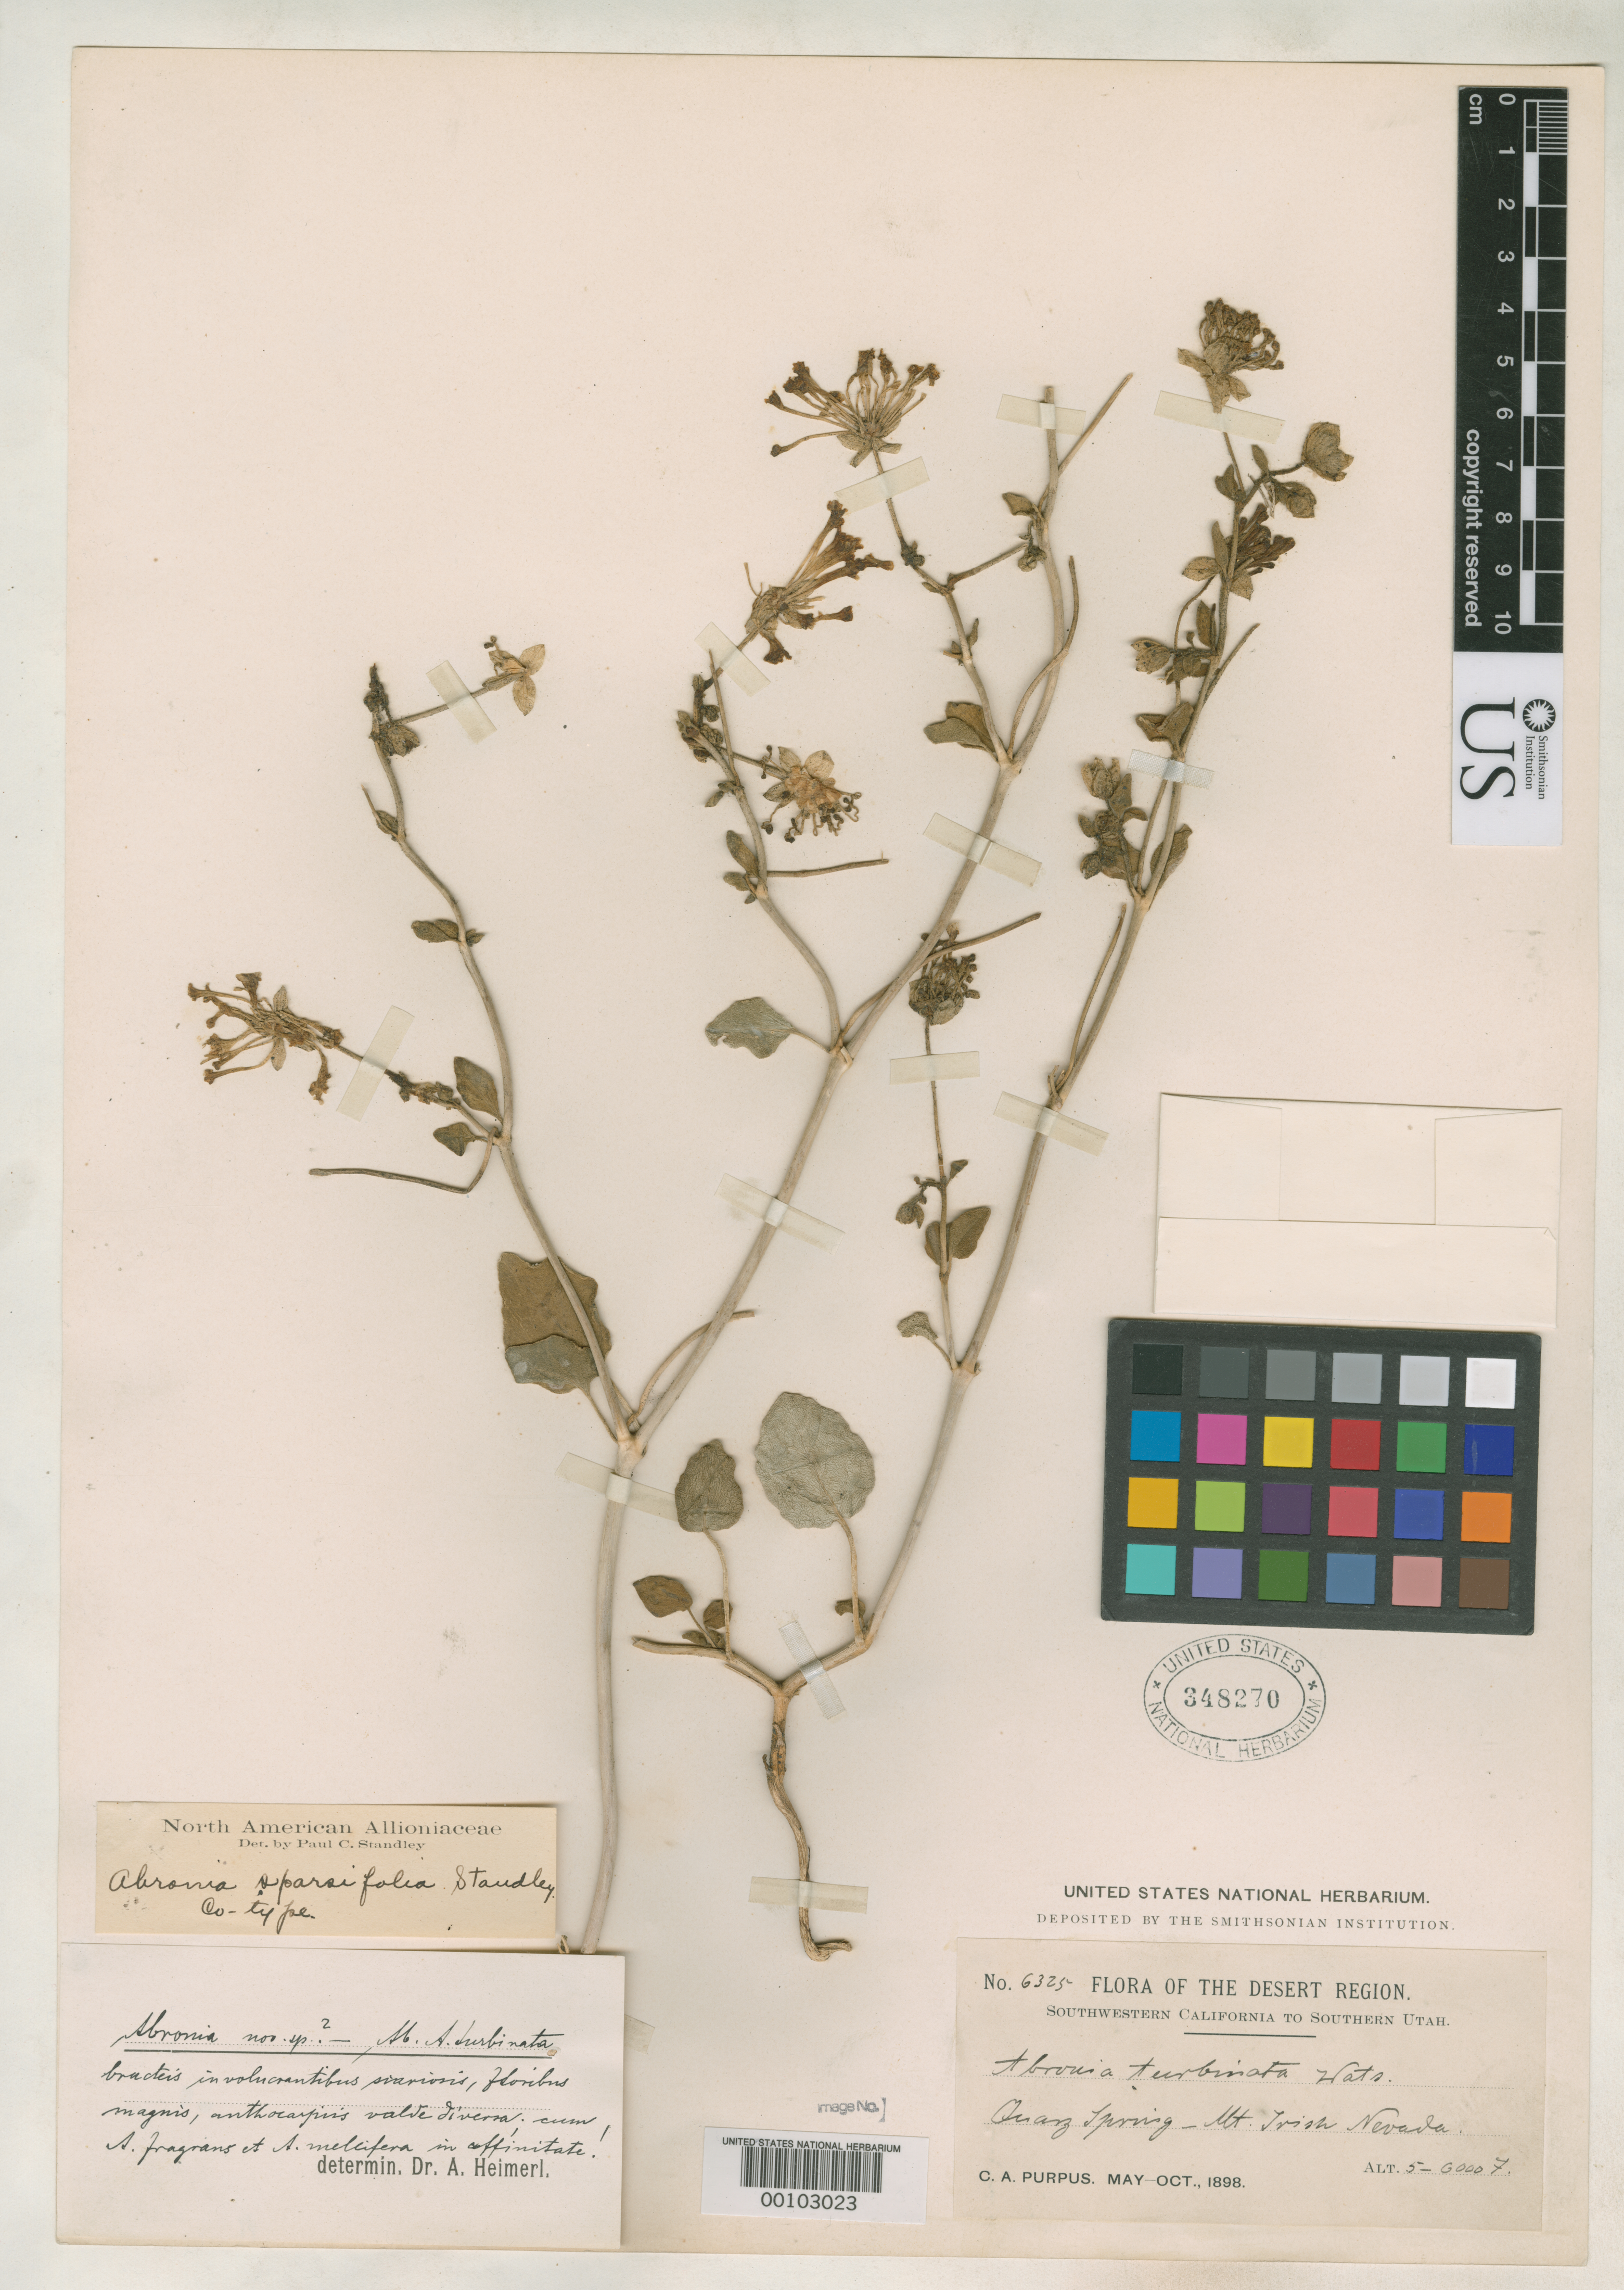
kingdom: Plantae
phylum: Tracheophyta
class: Magnoliopsida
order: Caryophyllales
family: Nyctaginaceae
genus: Abronia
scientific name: Abronia sparsifolia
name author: Standl.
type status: Holotype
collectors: C. A. Purpus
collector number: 6325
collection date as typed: May 1898 to -- Oct 1898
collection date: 1898-05/1898-10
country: United States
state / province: Nevada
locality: Quartz Springs, Mount Irish.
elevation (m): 1530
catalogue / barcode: US 348270